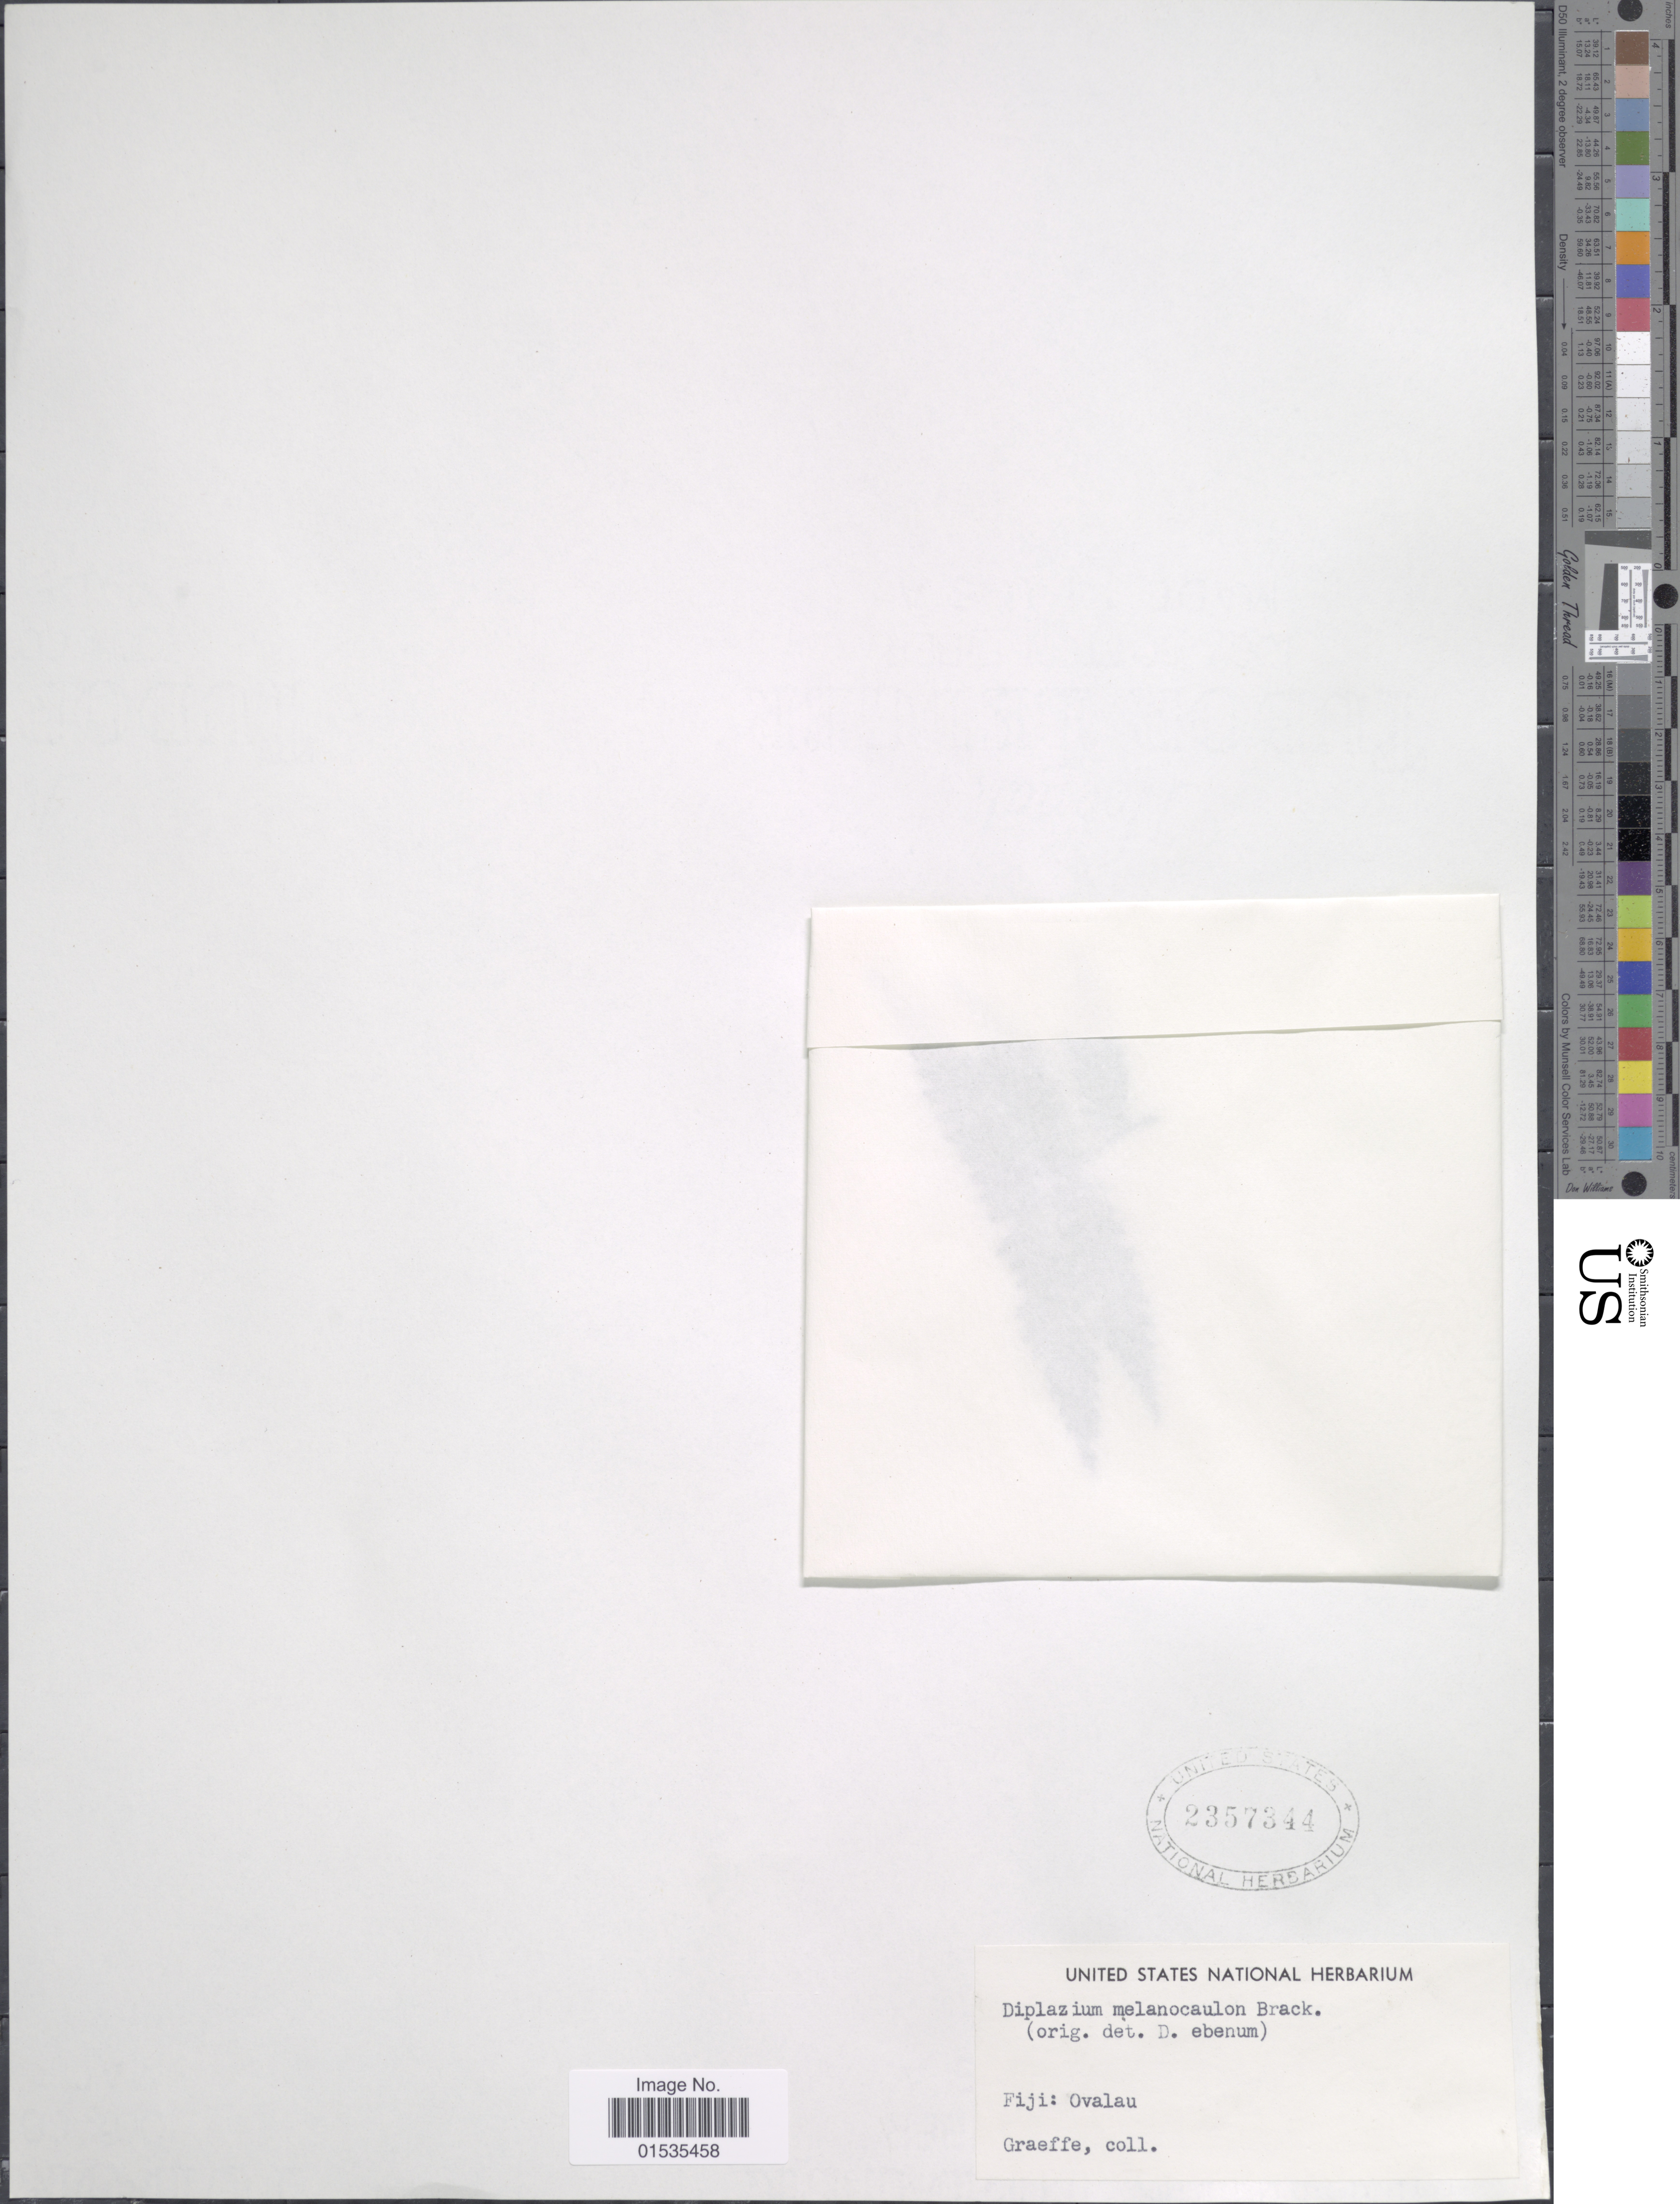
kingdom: Plantae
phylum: Tracheophyta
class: Polypodiopsida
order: Polypodiales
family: Athyriaceae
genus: Diplazium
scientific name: Diplazium melanocaulon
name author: Brack. in Wilkes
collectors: Graeffe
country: Fiji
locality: Ovalau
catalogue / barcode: US 2357344